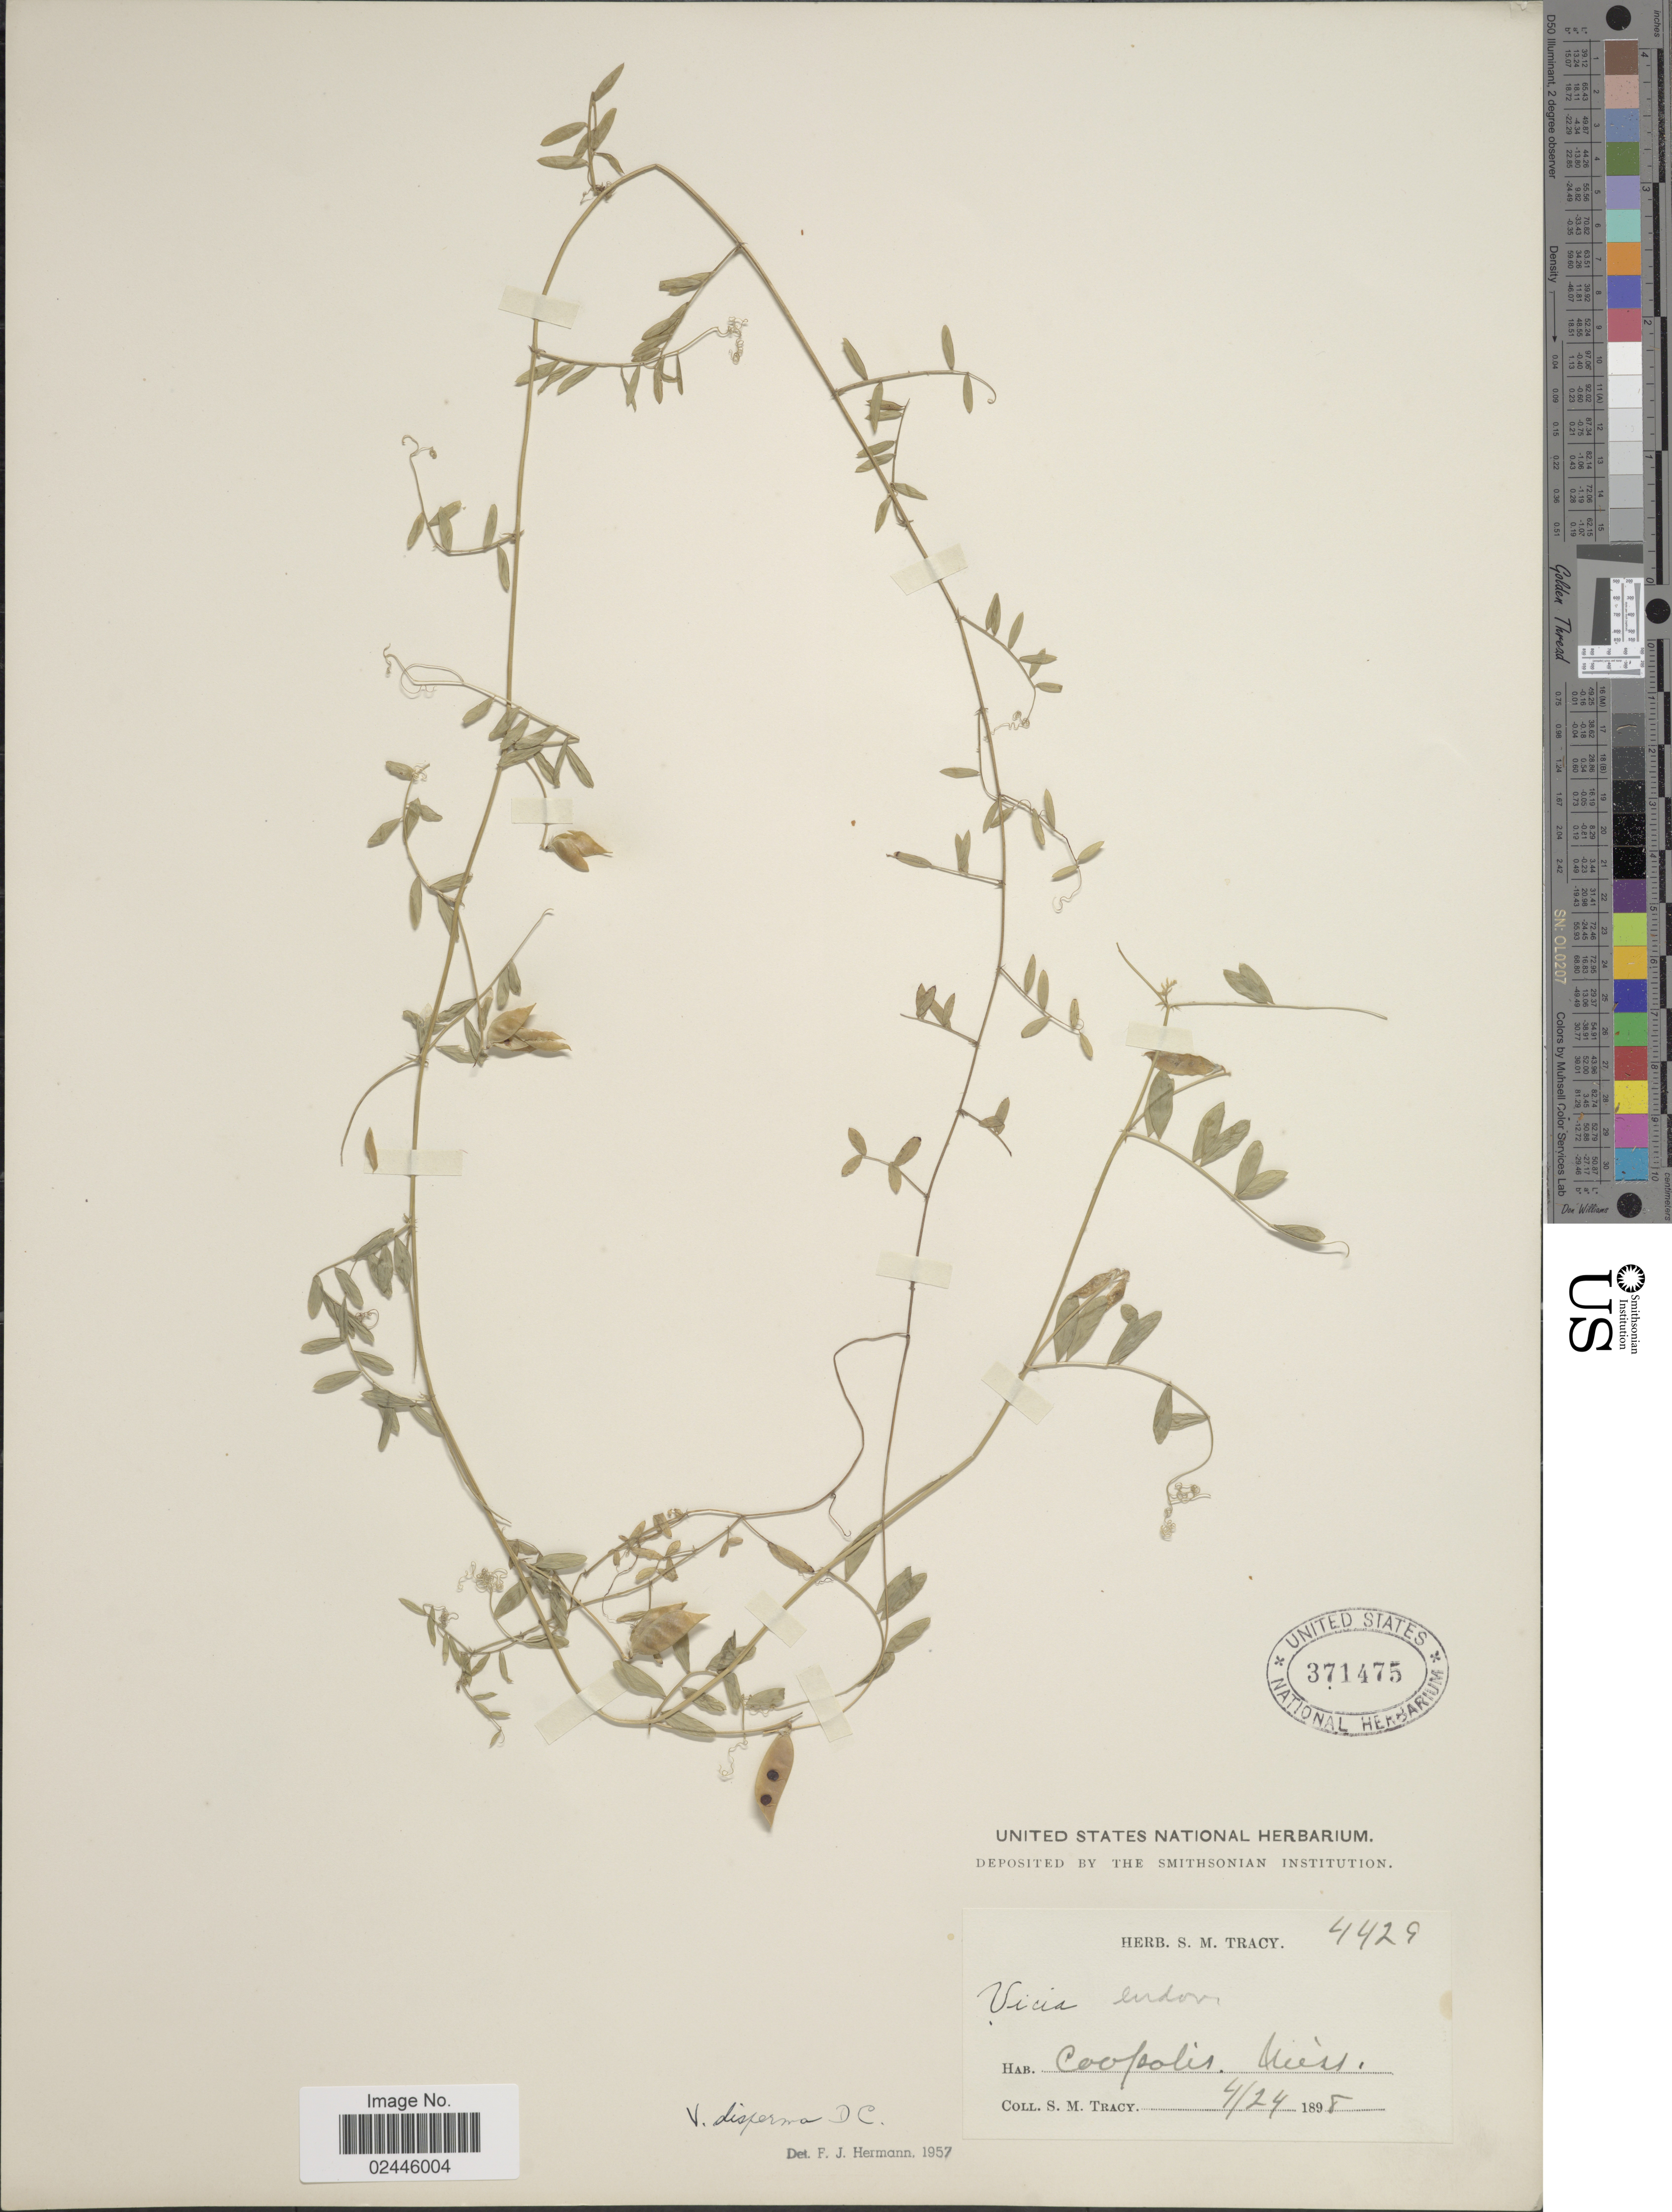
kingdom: Plantae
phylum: Tracheophyta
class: Magnoliopsida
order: Fabales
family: Fabaceae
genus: Vicia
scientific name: Vicia disperma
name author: DC.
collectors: S. M. Tracy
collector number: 4429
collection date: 1898-04-24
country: United States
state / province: Mississippi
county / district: Harrison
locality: Coopolis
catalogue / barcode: US 371475